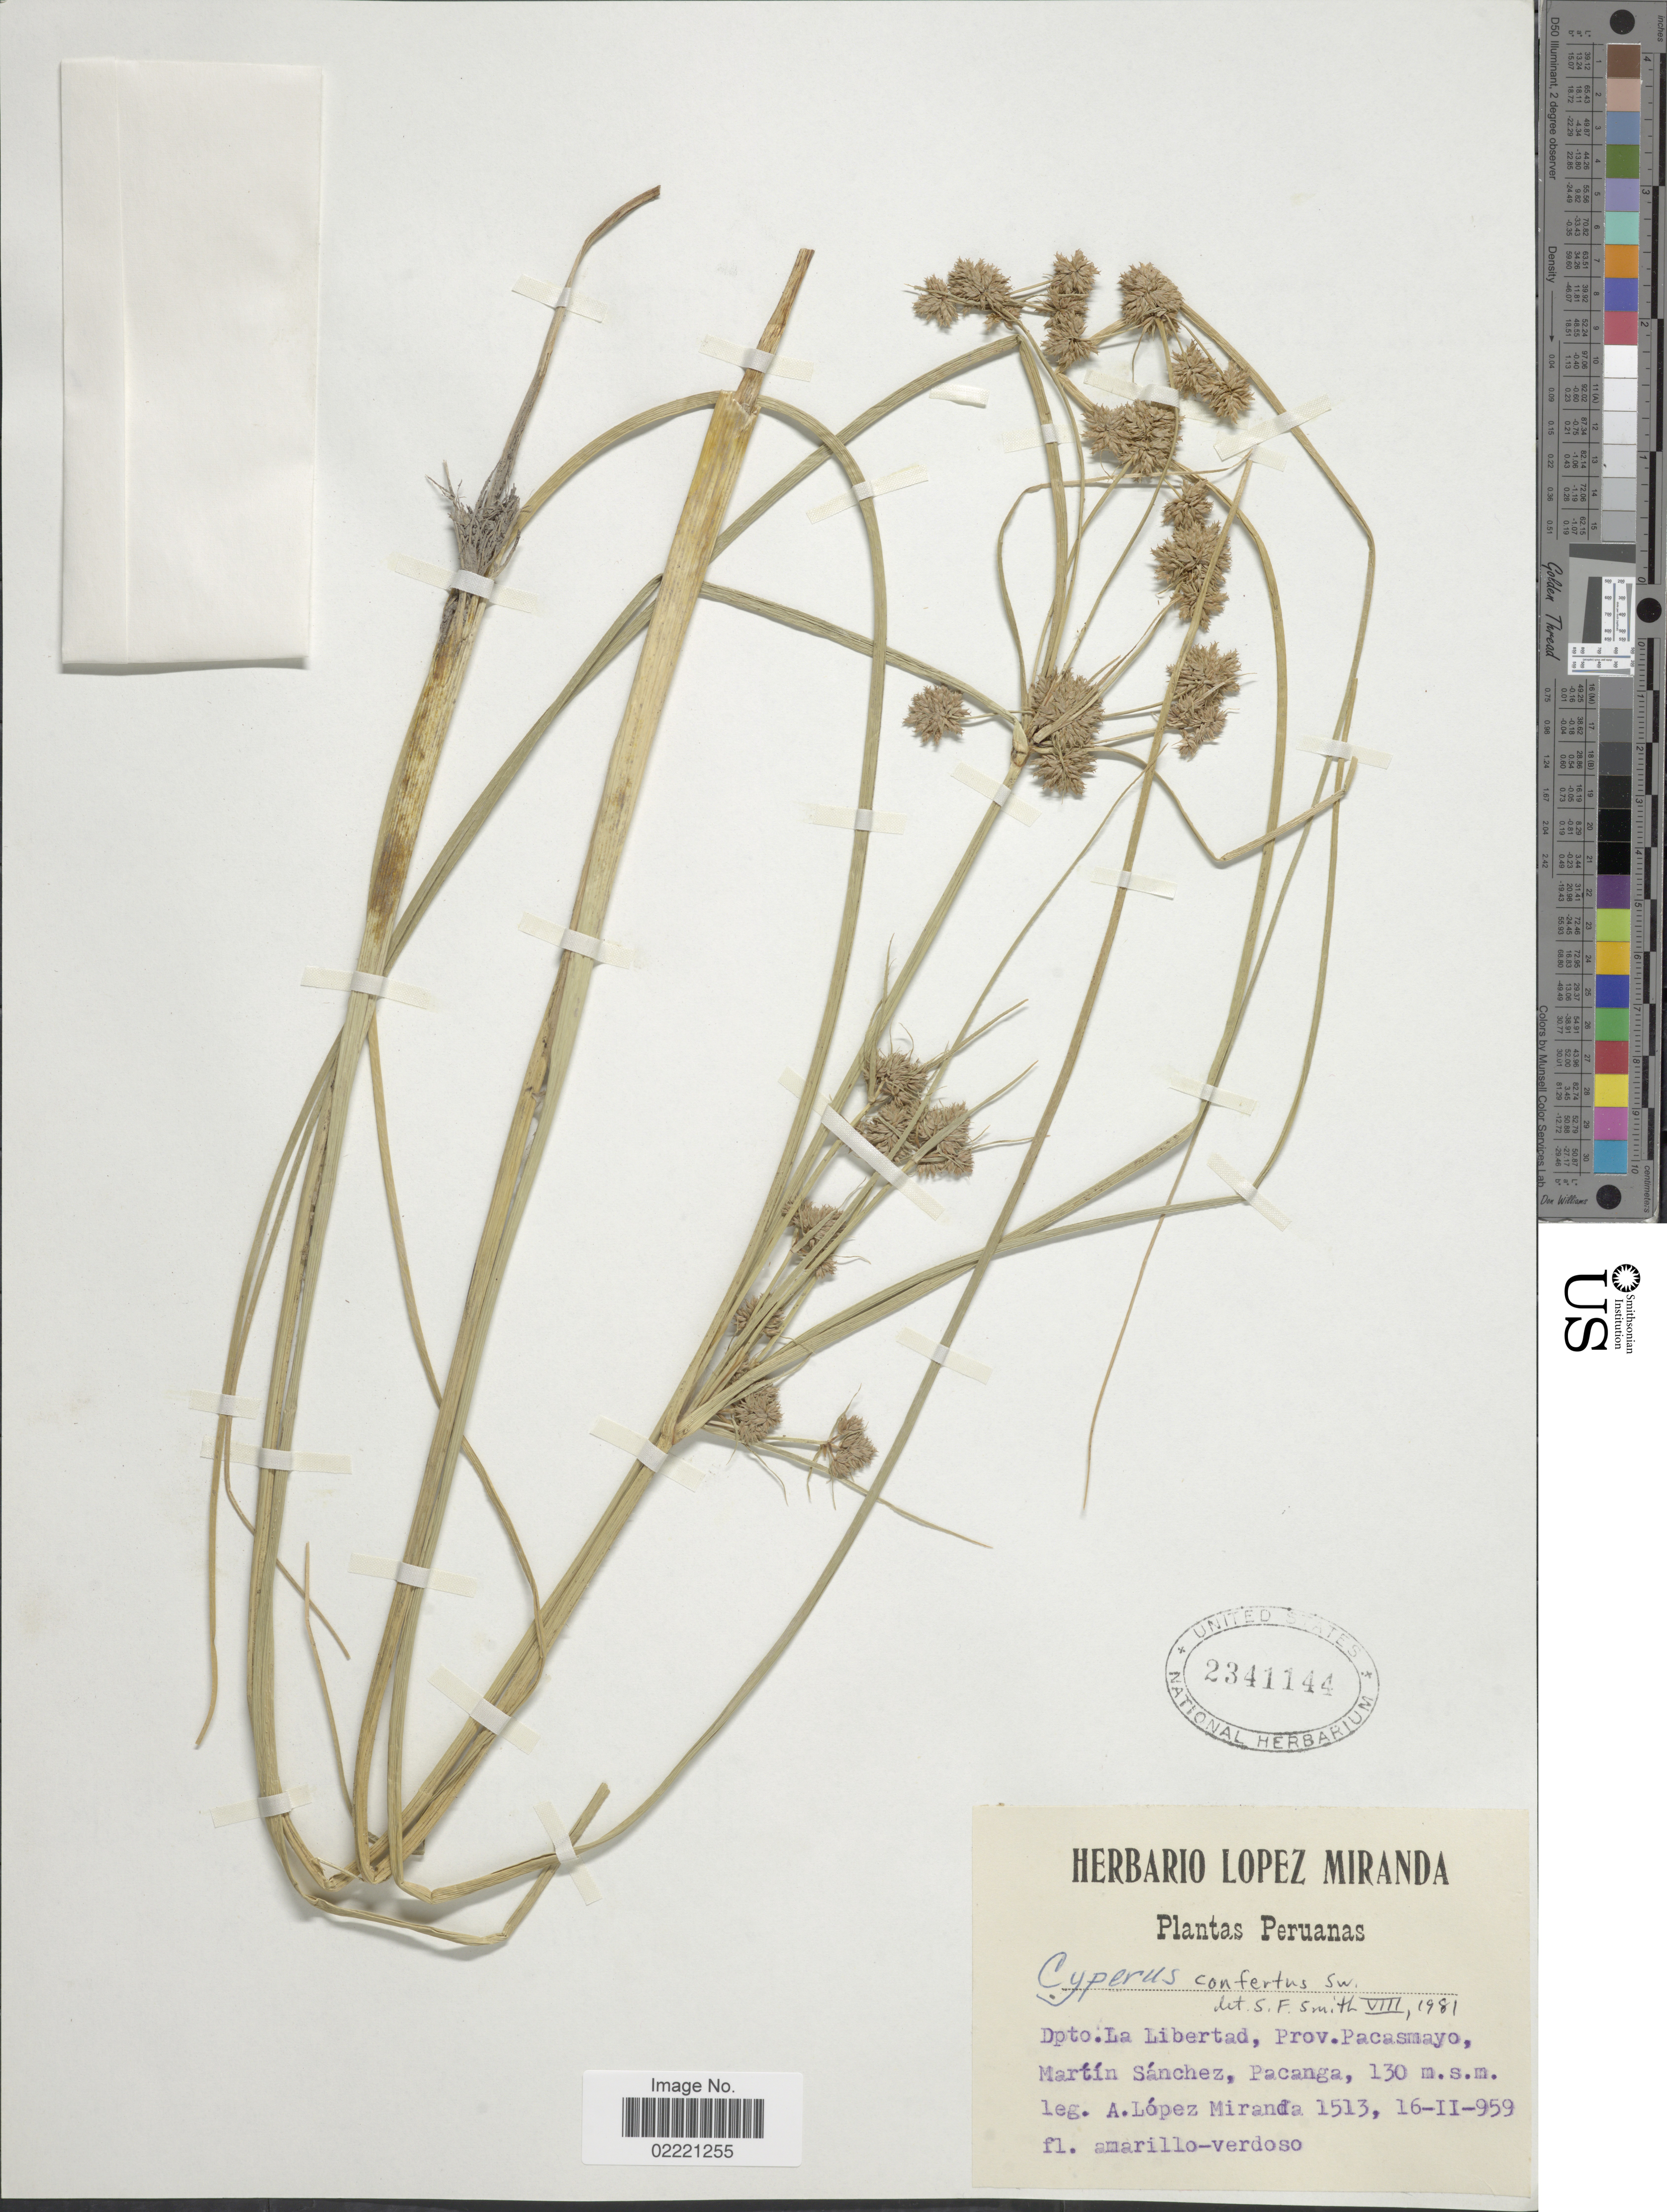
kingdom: Plantae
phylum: Tracheophyta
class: Liliopsida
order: Poales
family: Cyperaceae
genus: Cyperus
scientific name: Cyperus confertus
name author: Sw.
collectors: A. López M.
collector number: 1513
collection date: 1959-02-16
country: Peru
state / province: La Libertad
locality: Prov. Pacasmayo, Martin Sanchez, Pacanga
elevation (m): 130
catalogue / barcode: US 2341144